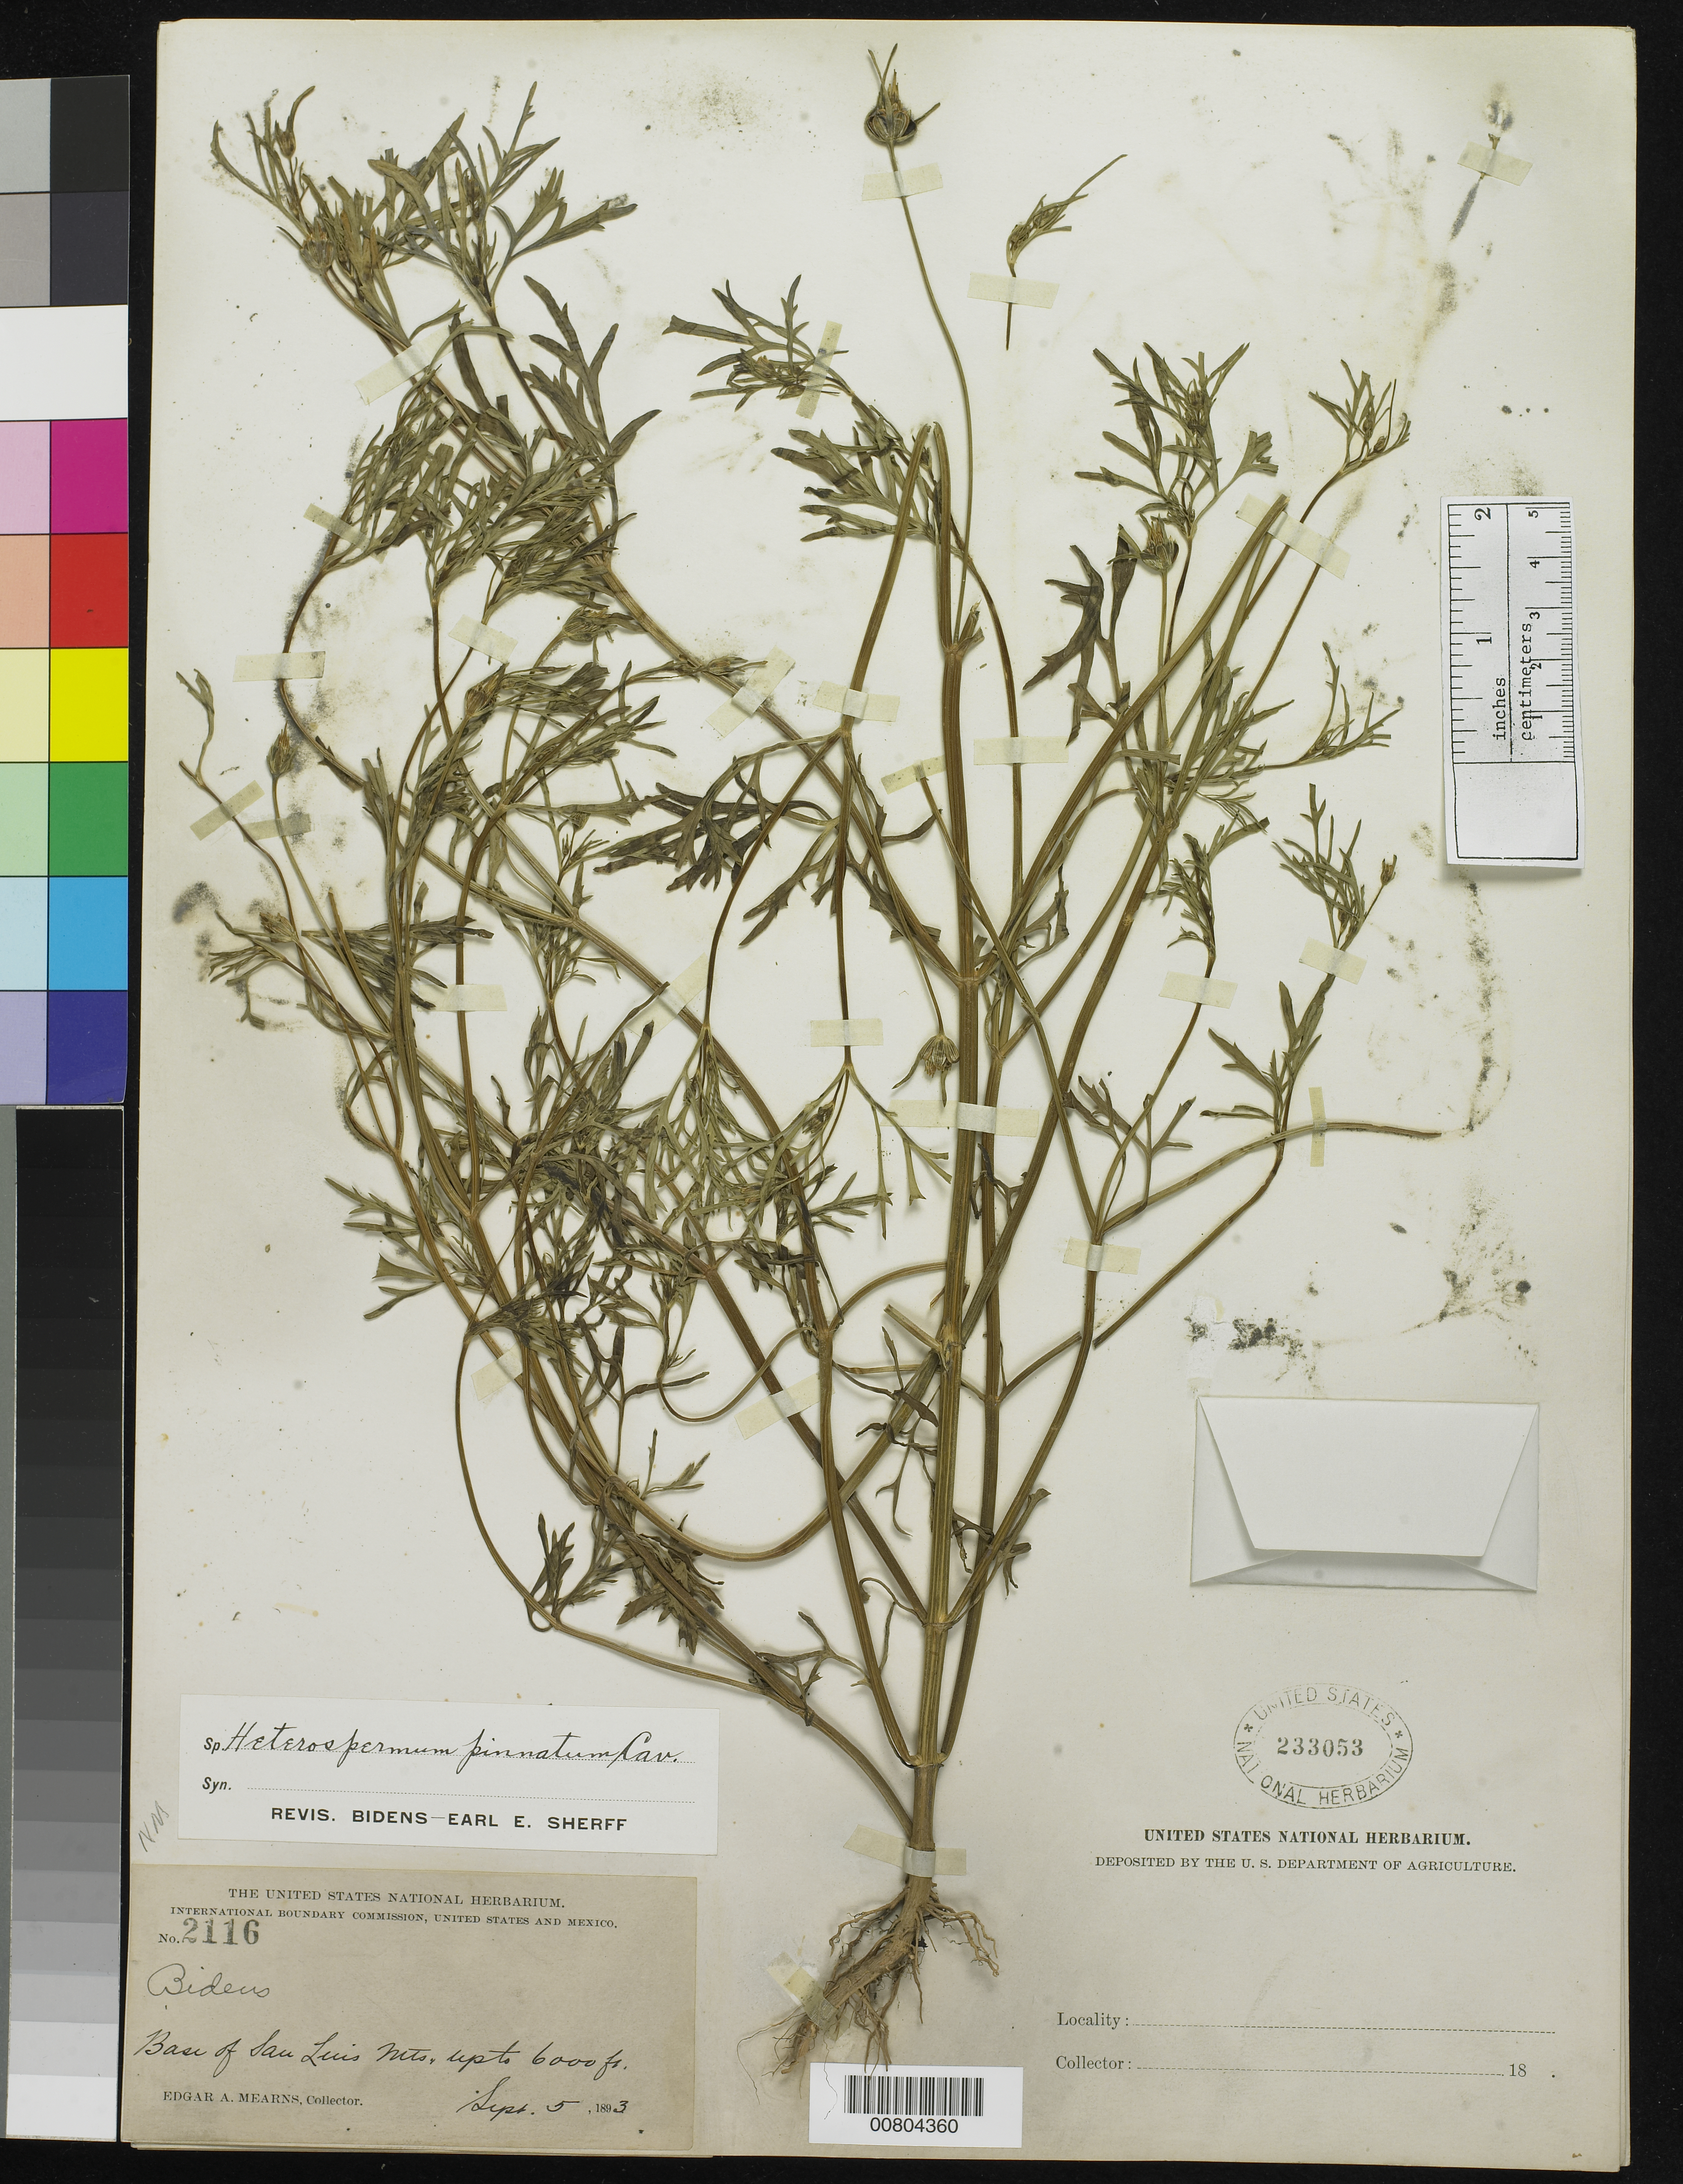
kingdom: Plantae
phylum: Tracheophyta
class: Magnoliopsida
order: Asterales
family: Asteraceae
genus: Heterosperma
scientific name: Heterosperma pinnatum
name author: Cav.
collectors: E. A. Mearns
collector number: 2116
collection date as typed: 05 Sep 1893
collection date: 1893-09-05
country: United States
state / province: New Mexico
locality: Base of San Luis Mts.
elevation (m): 1829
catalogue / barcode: US 233053